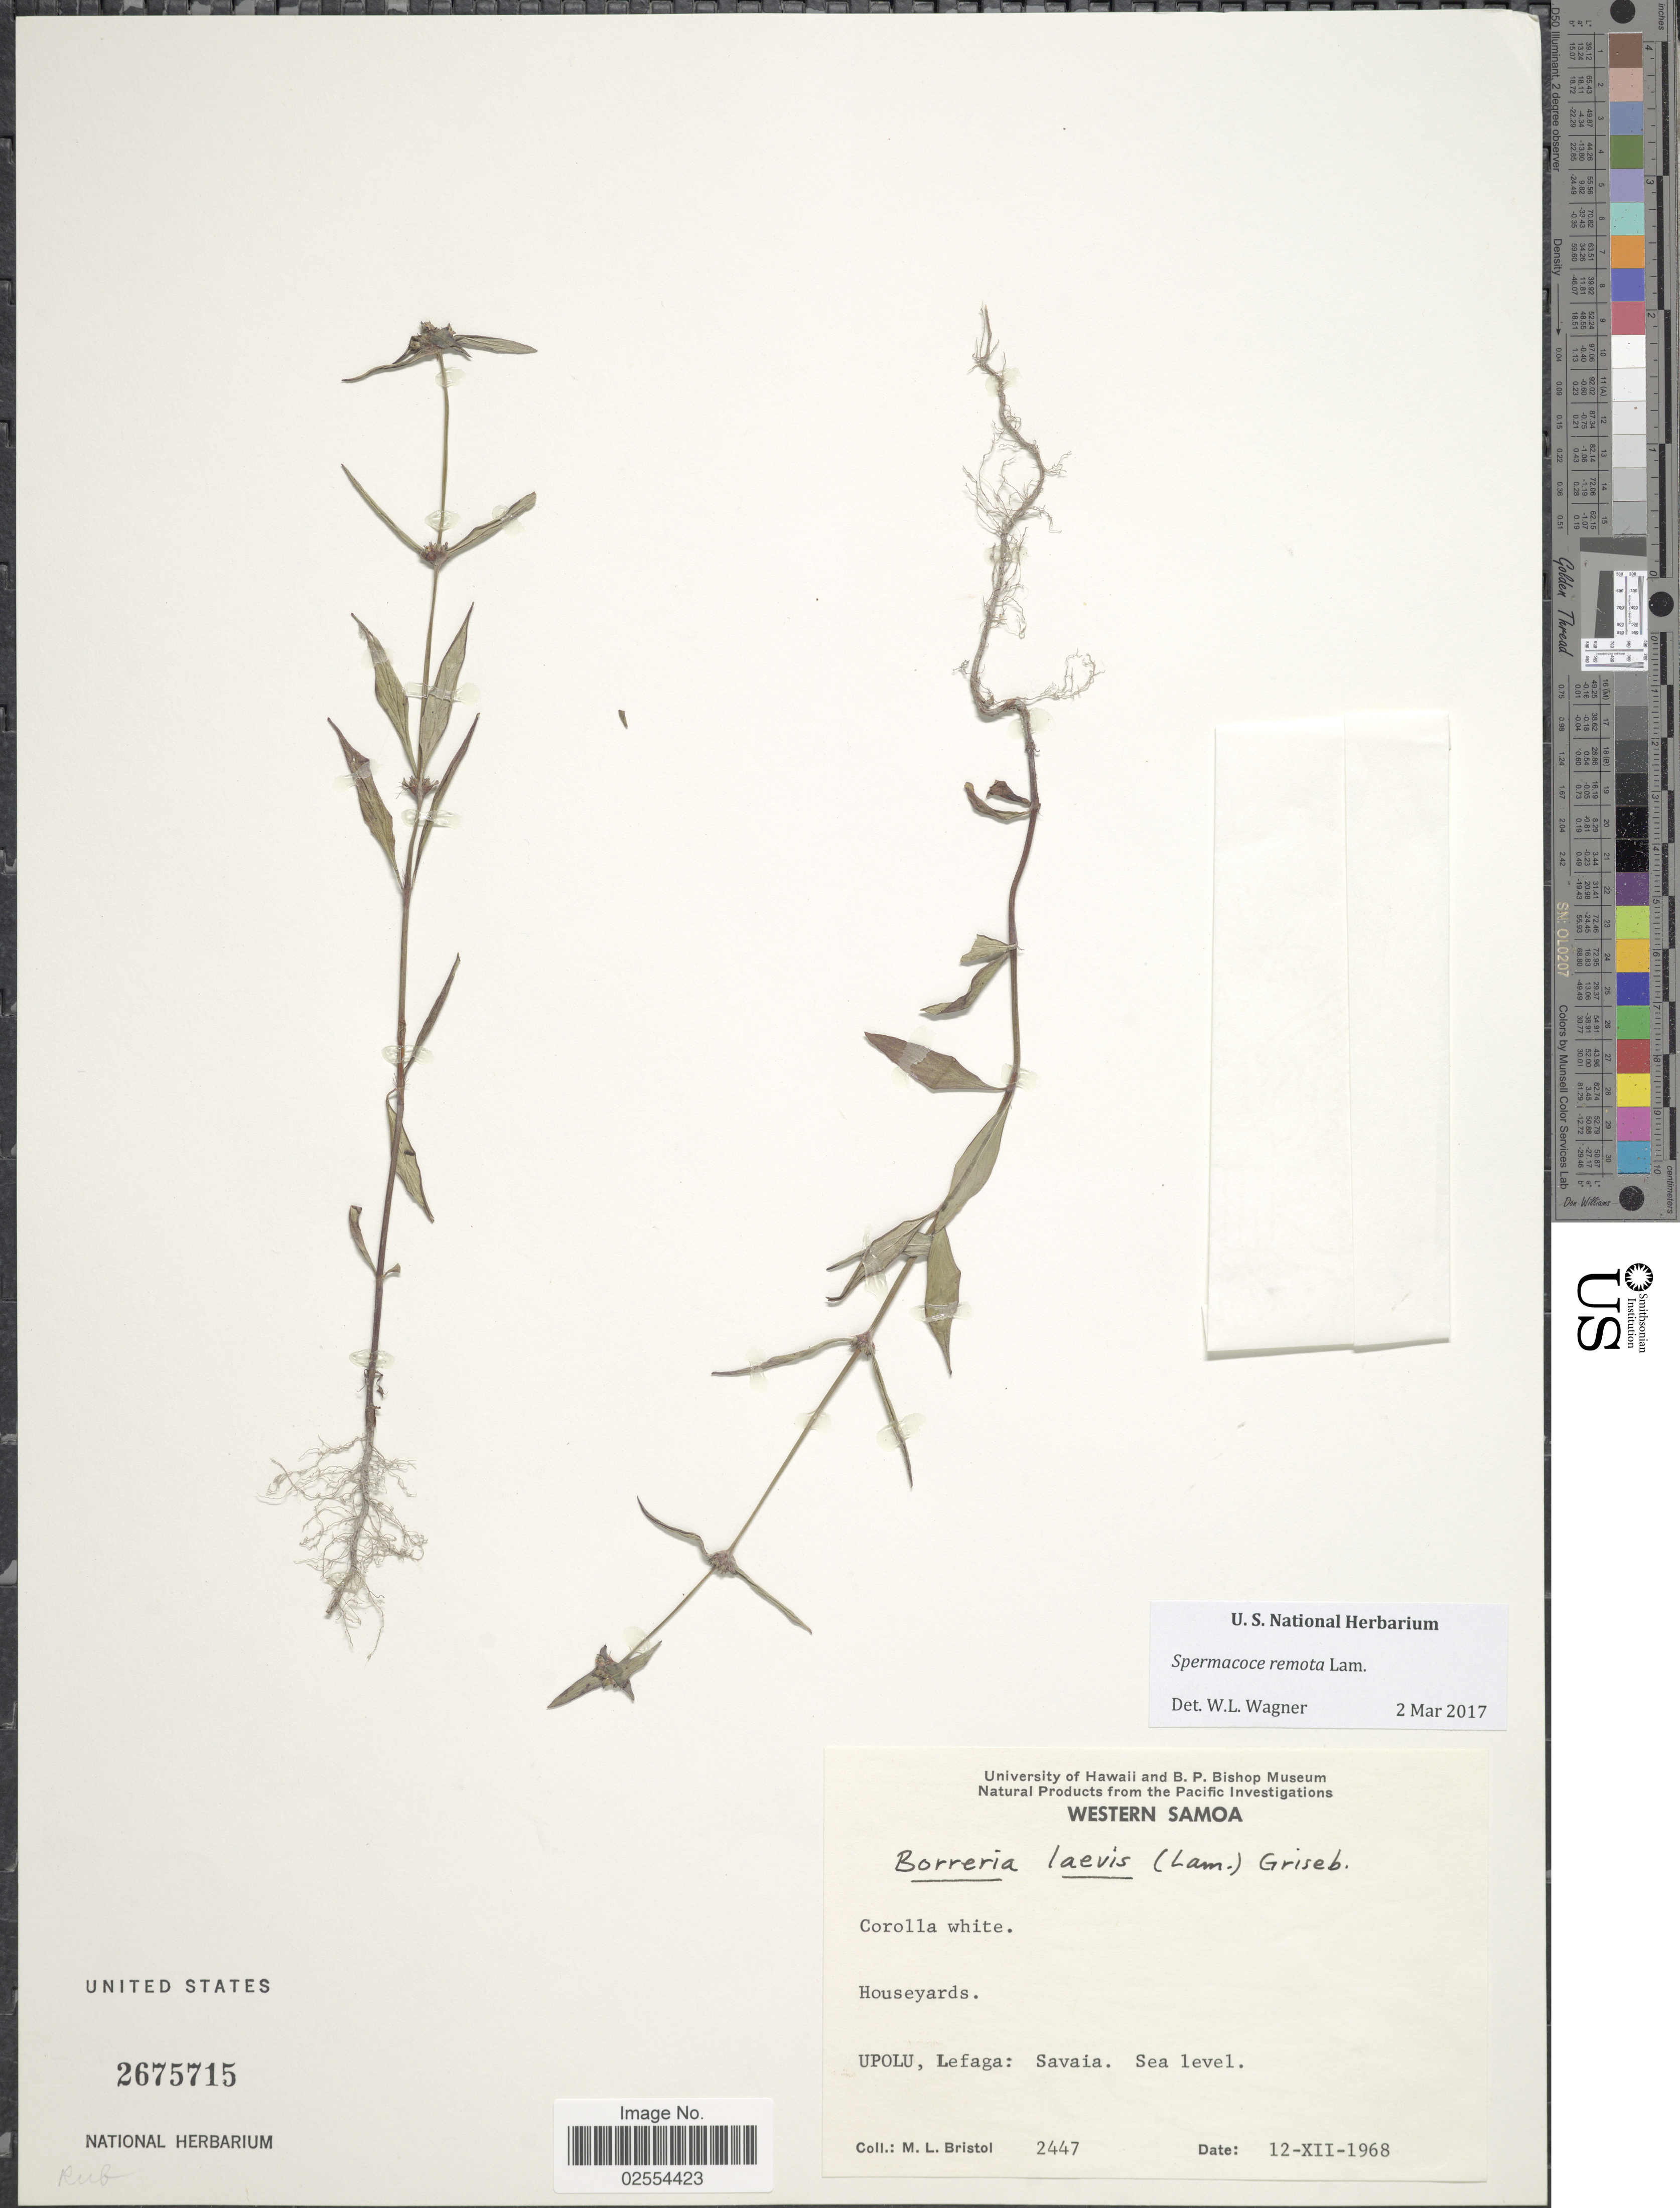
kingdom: Plantae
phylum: Tracheophyta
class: Magnoliopsida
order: Gentianales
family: Rubiaceae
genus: Spermacoce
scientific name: Spermacoce remota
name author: Lam.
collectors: M. L. Bristol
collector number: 2447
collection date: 1968-12-12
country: Samoa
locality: Houseyards, Upolu, Lefaga: Savaia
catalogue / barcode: US 2675715